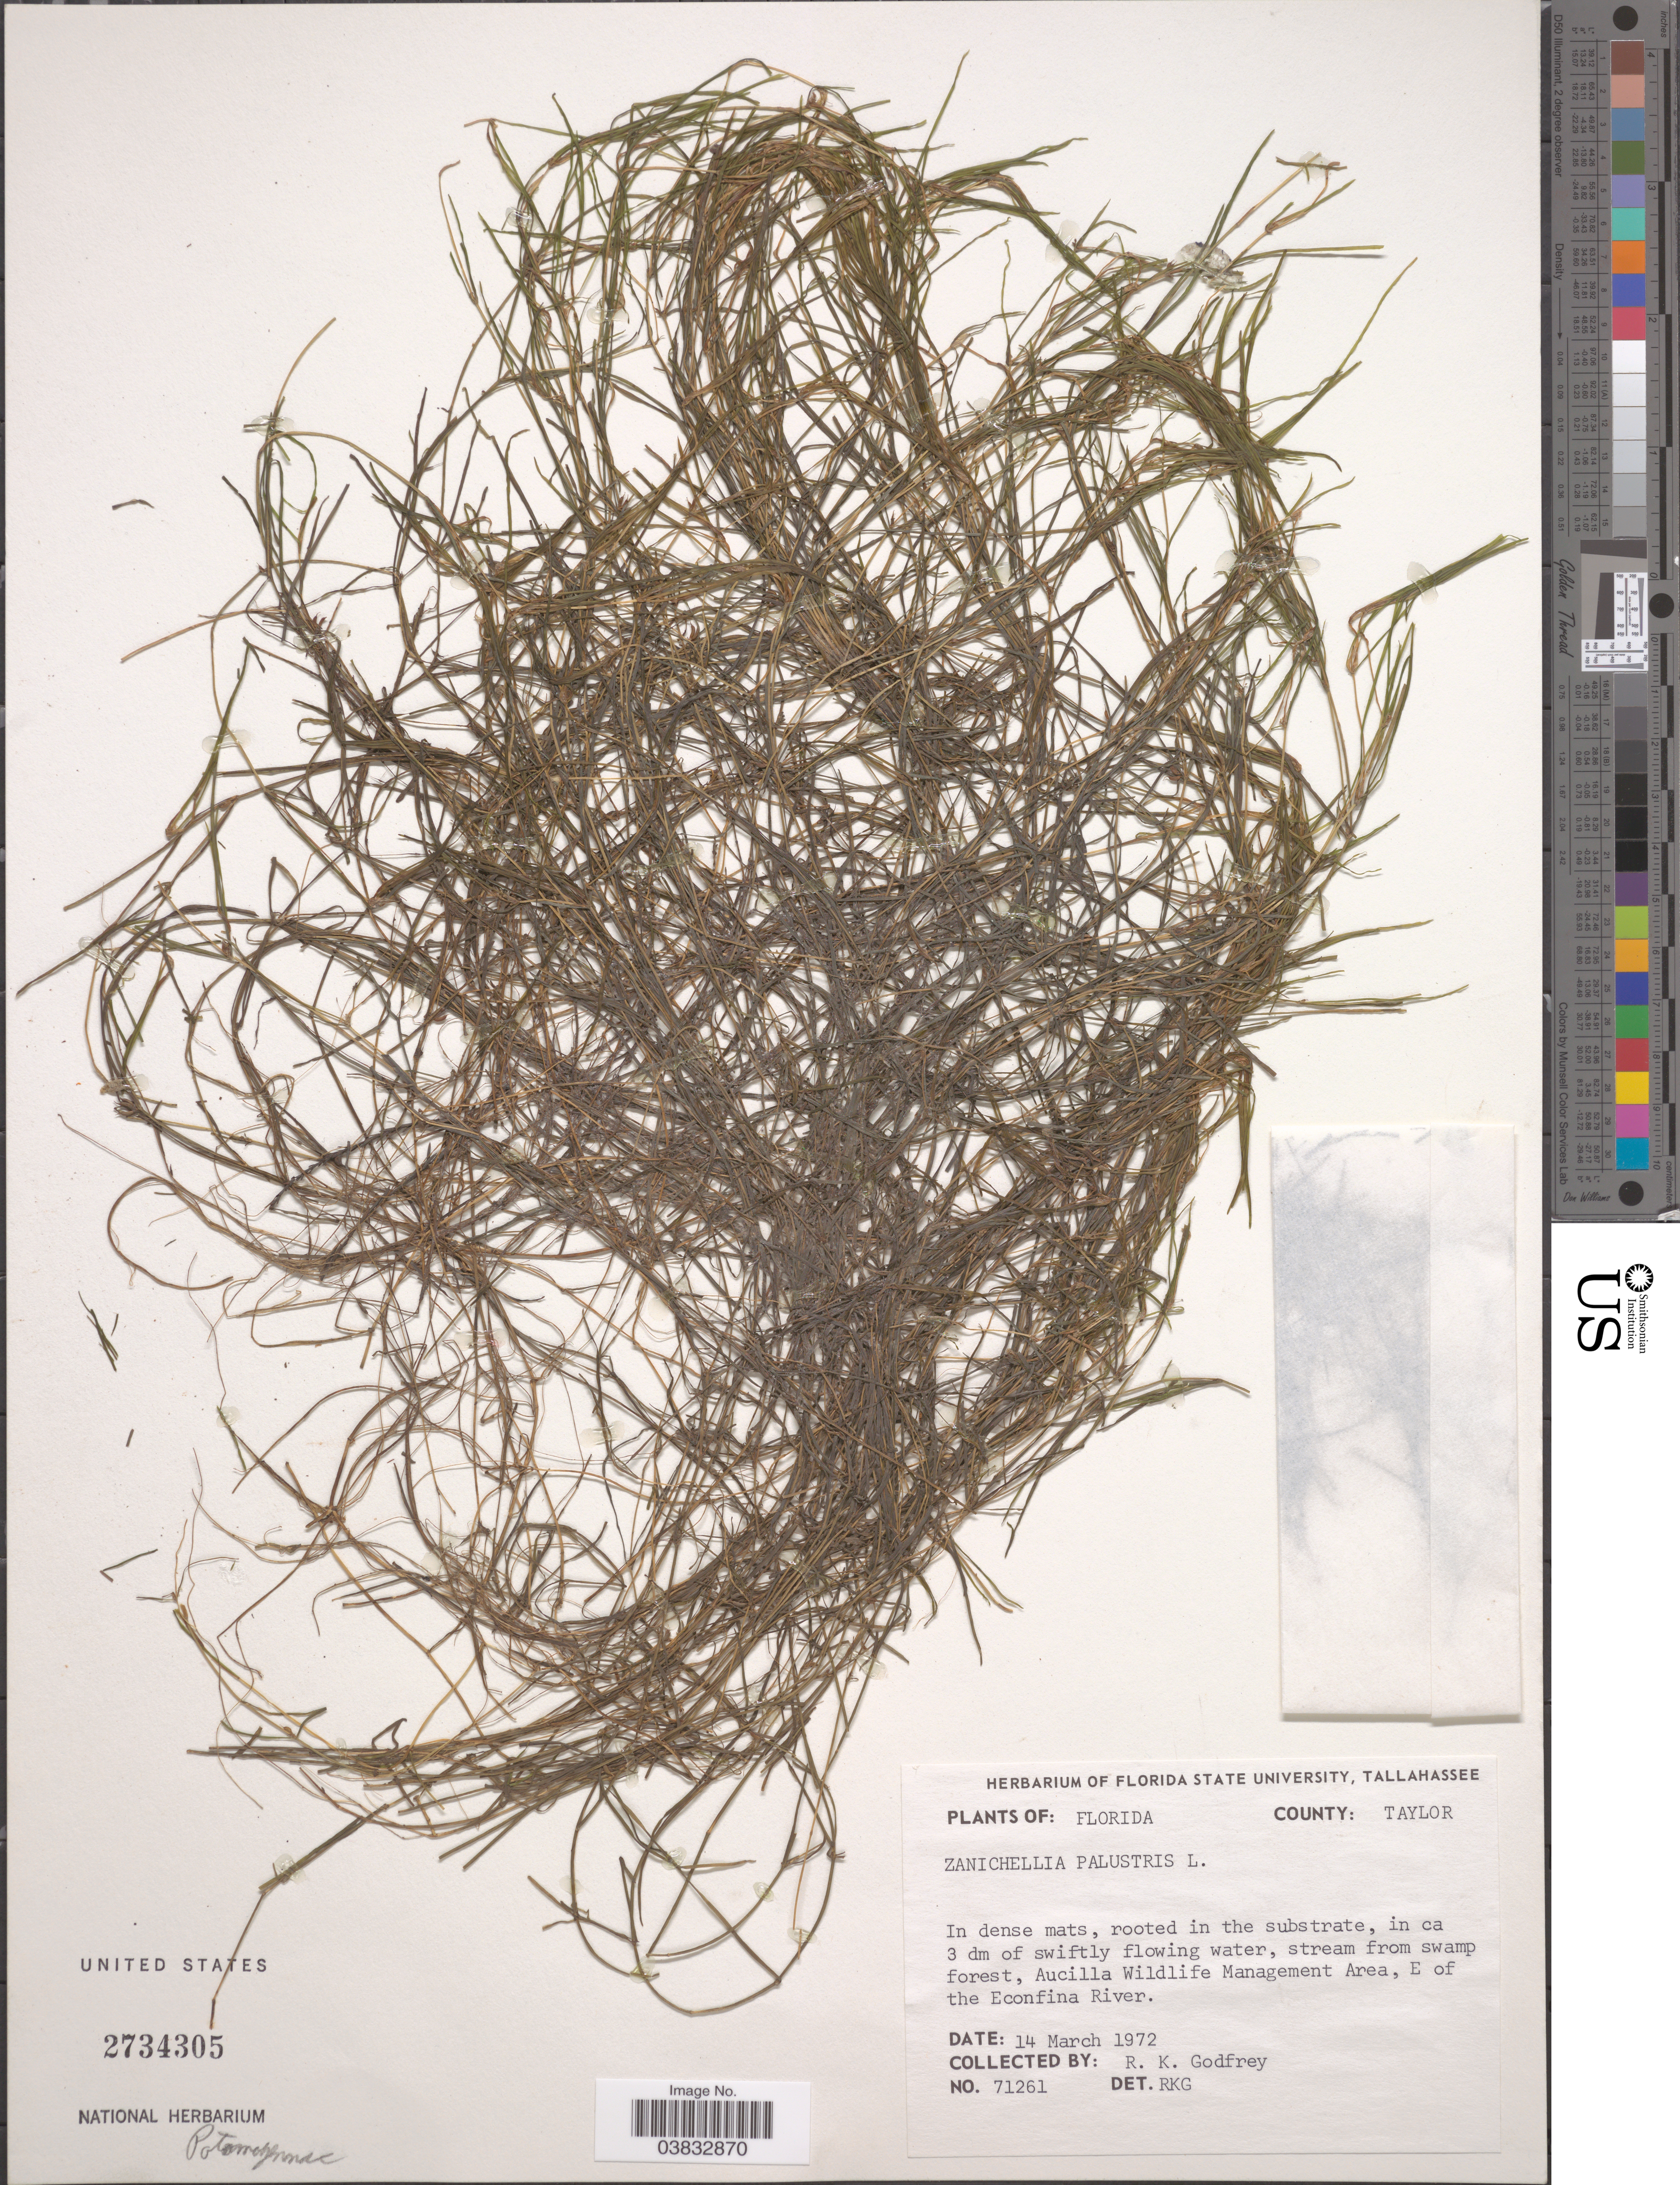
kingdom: Plantae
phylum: Tracheophyta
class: Liliopsida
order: Alismatales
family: Potamogetonaceae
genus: Zannichellia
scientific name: Zannichellia palustris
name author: L.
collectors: R. K. Godfrey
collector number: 71261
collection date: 1972-03-14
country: United States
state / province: Florida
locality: County: Taylor. Aucilla Wildlife Management Area, E of the Econfina River.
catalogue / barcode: US 2734305